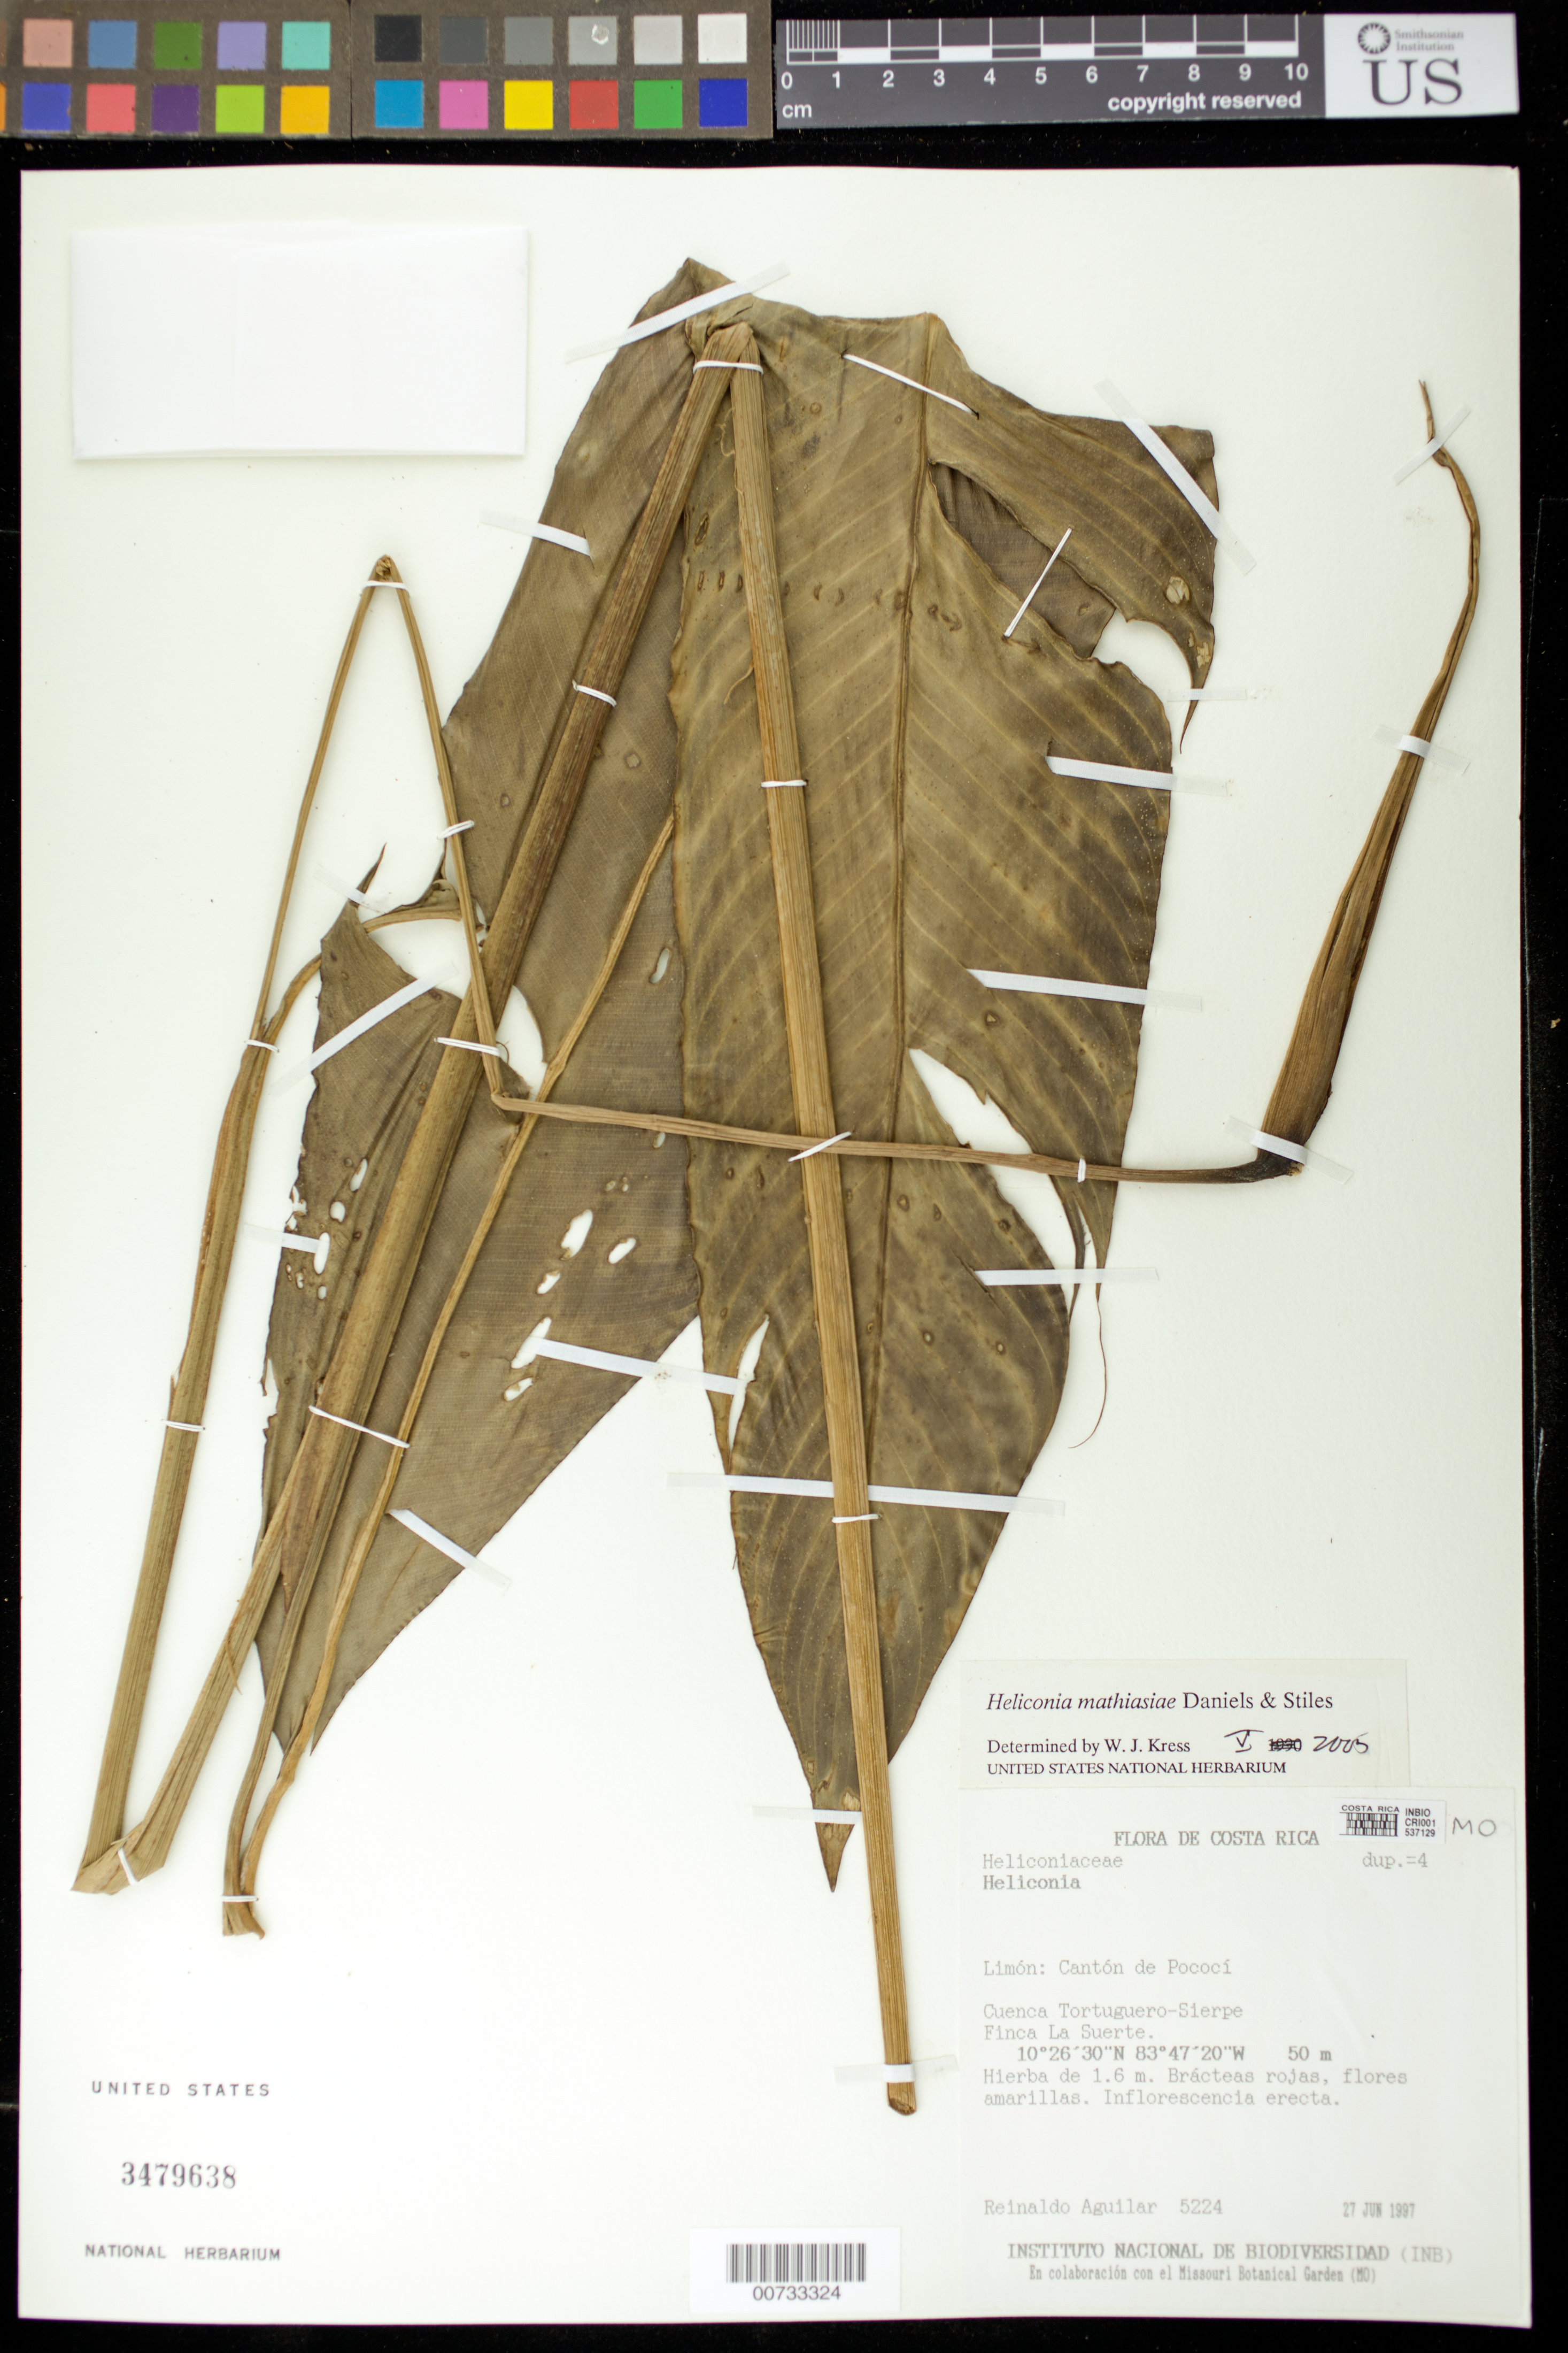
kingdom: Plantae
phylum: Tracheophyta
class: Liliopsida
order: Zingiberales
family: Heliconiaceae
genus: Heliconia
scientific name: Heliconia mathiasii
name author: G.S. Daniels & F.G. Stiles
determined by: Kress, W. J., (US), Smithsonian Institution - National Museum of Natural History (UNITED STATES)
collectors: R. Aguilar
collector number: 5224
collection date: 1997-06-27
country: Costa Rica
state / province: Limón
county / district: Pococi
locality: Cuenca Tortuguero-Sierpe, Finca La Suerte.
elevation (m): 50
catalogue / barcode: US 3479638